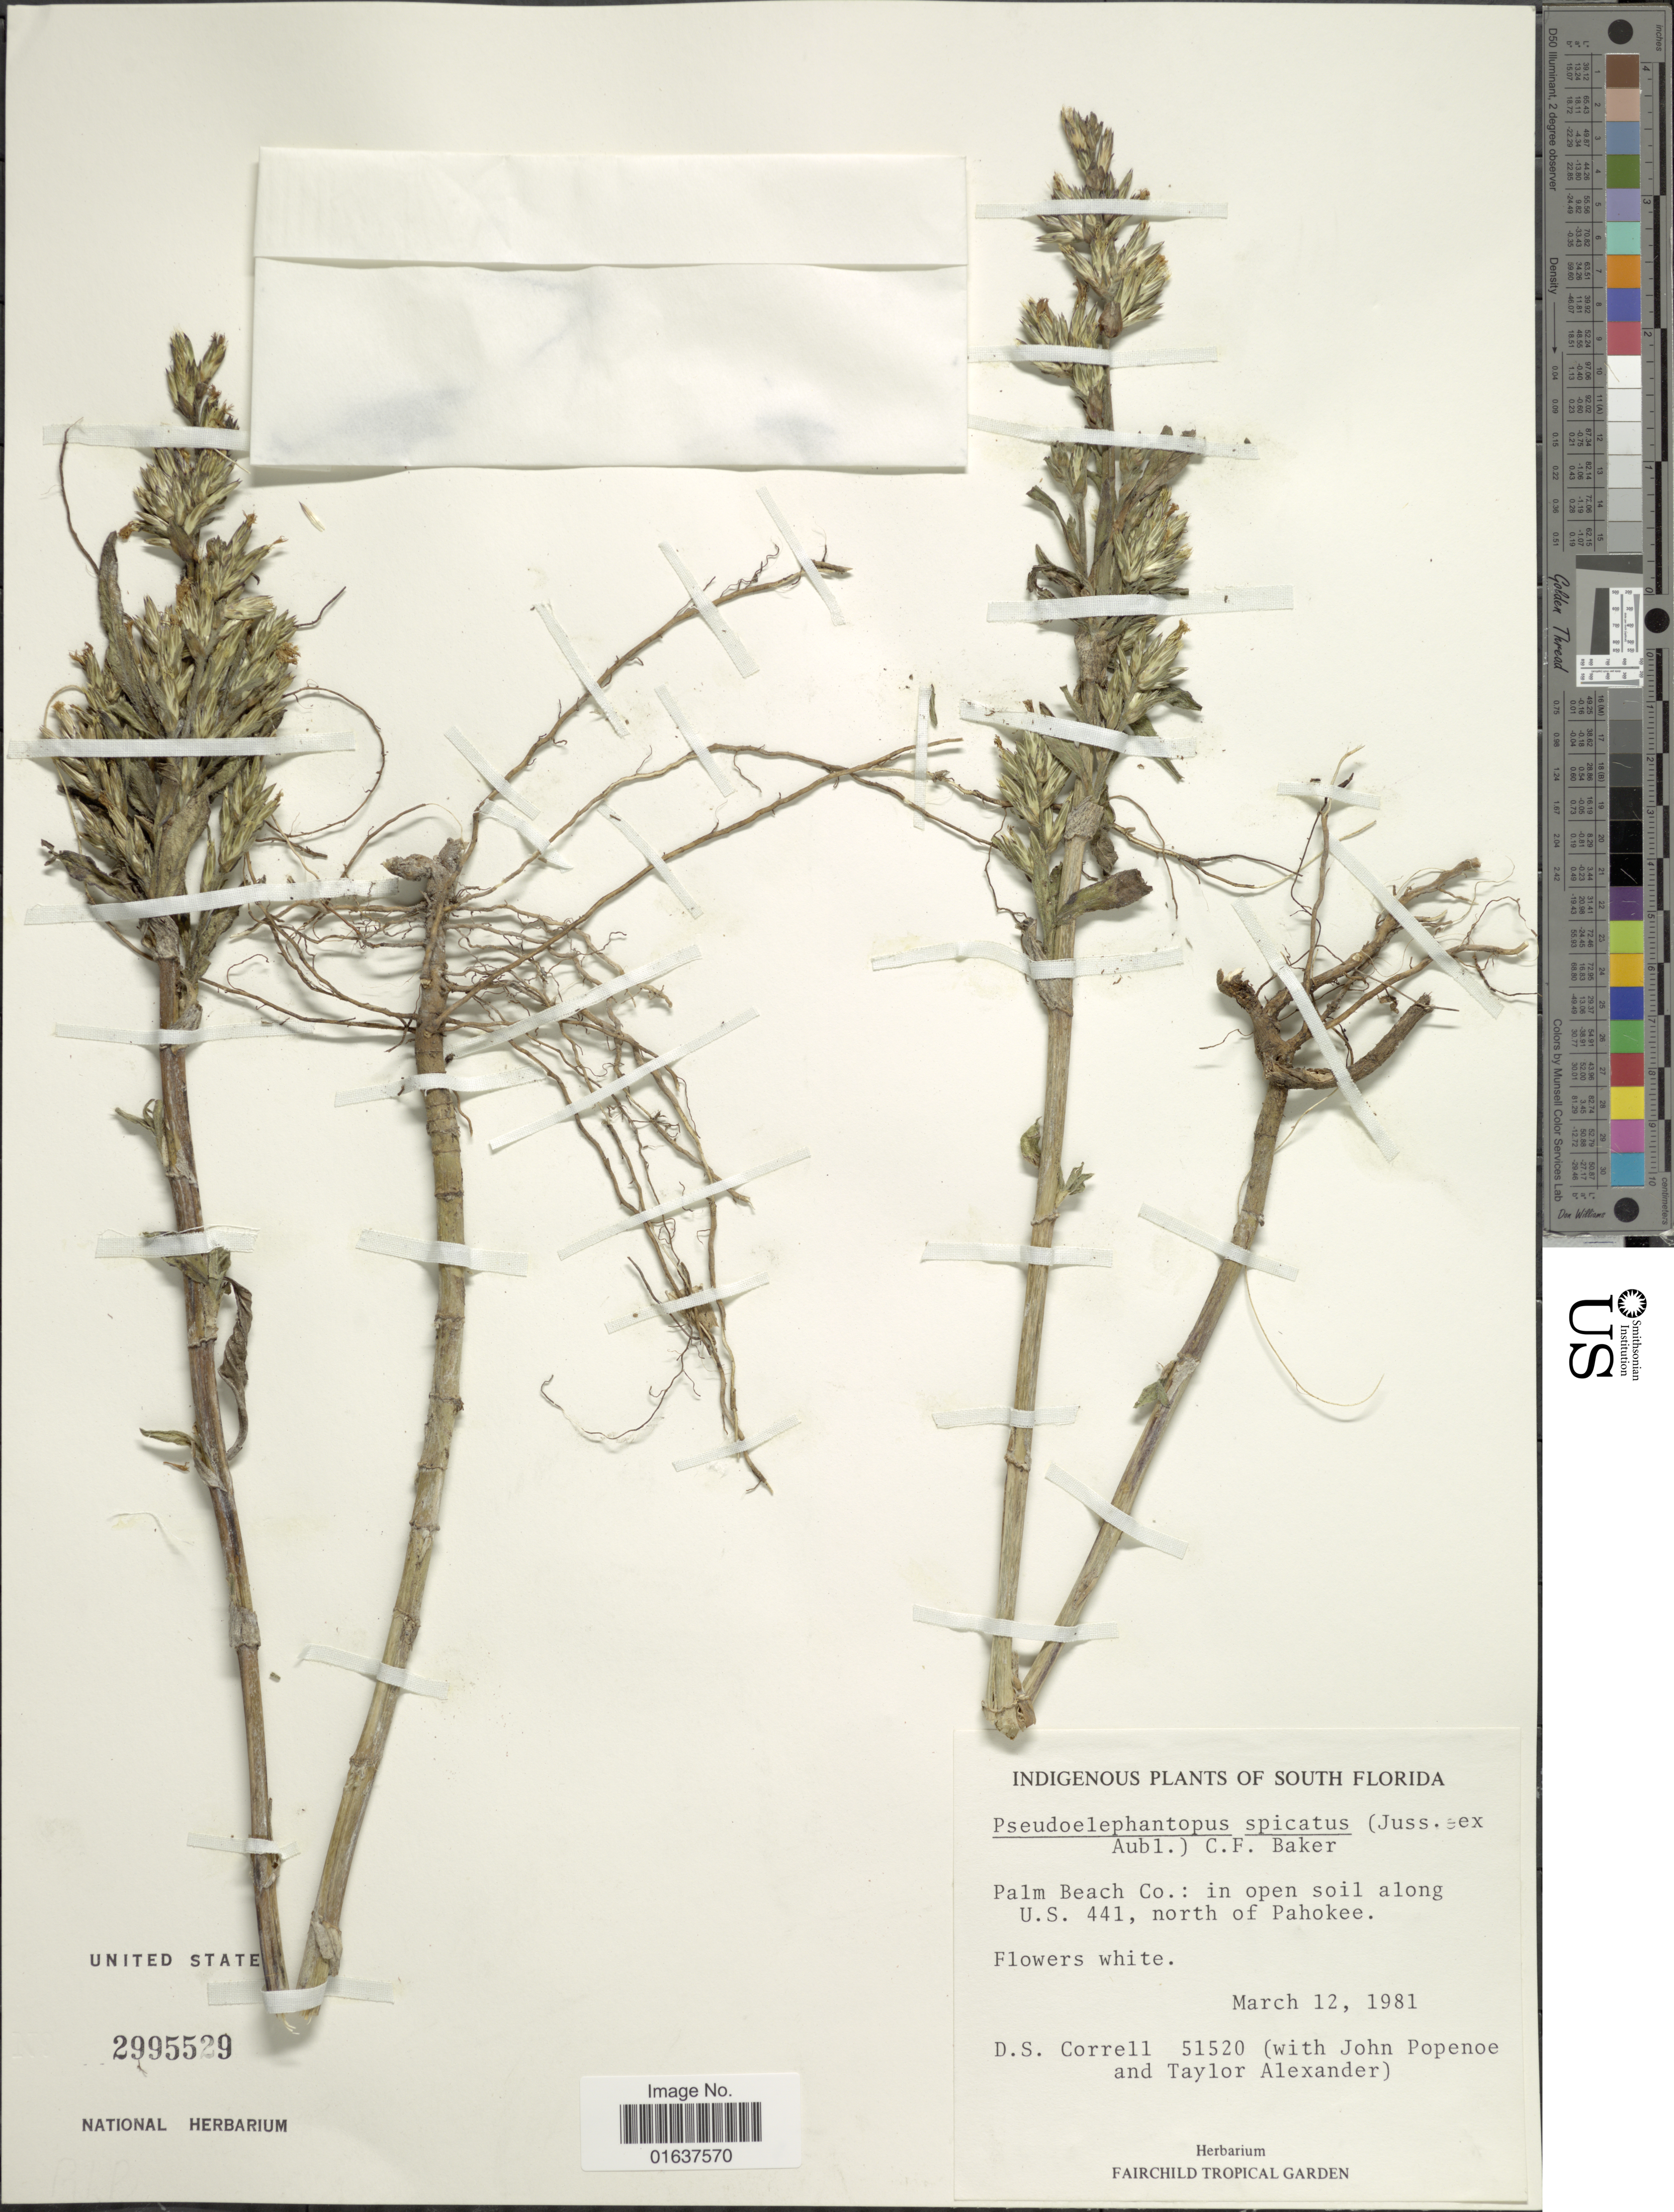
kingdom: Plantae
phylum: Tracheophyta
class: Magnoliopsida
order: Asterales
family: Asteraceae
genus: Pseudelephantopus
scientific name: Pseudelephantopus spicatus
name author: (Juss. ex Aubl.) C.F. Baker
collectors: D. S. Correll, J. Popenoe & T. Alexander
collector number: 51520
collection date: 1981-03-12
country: United States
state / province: Florida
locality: South Florida. Palm Beach Co.: in open soil along U.S. 441, north of Pahokee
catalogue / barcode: US 2995529